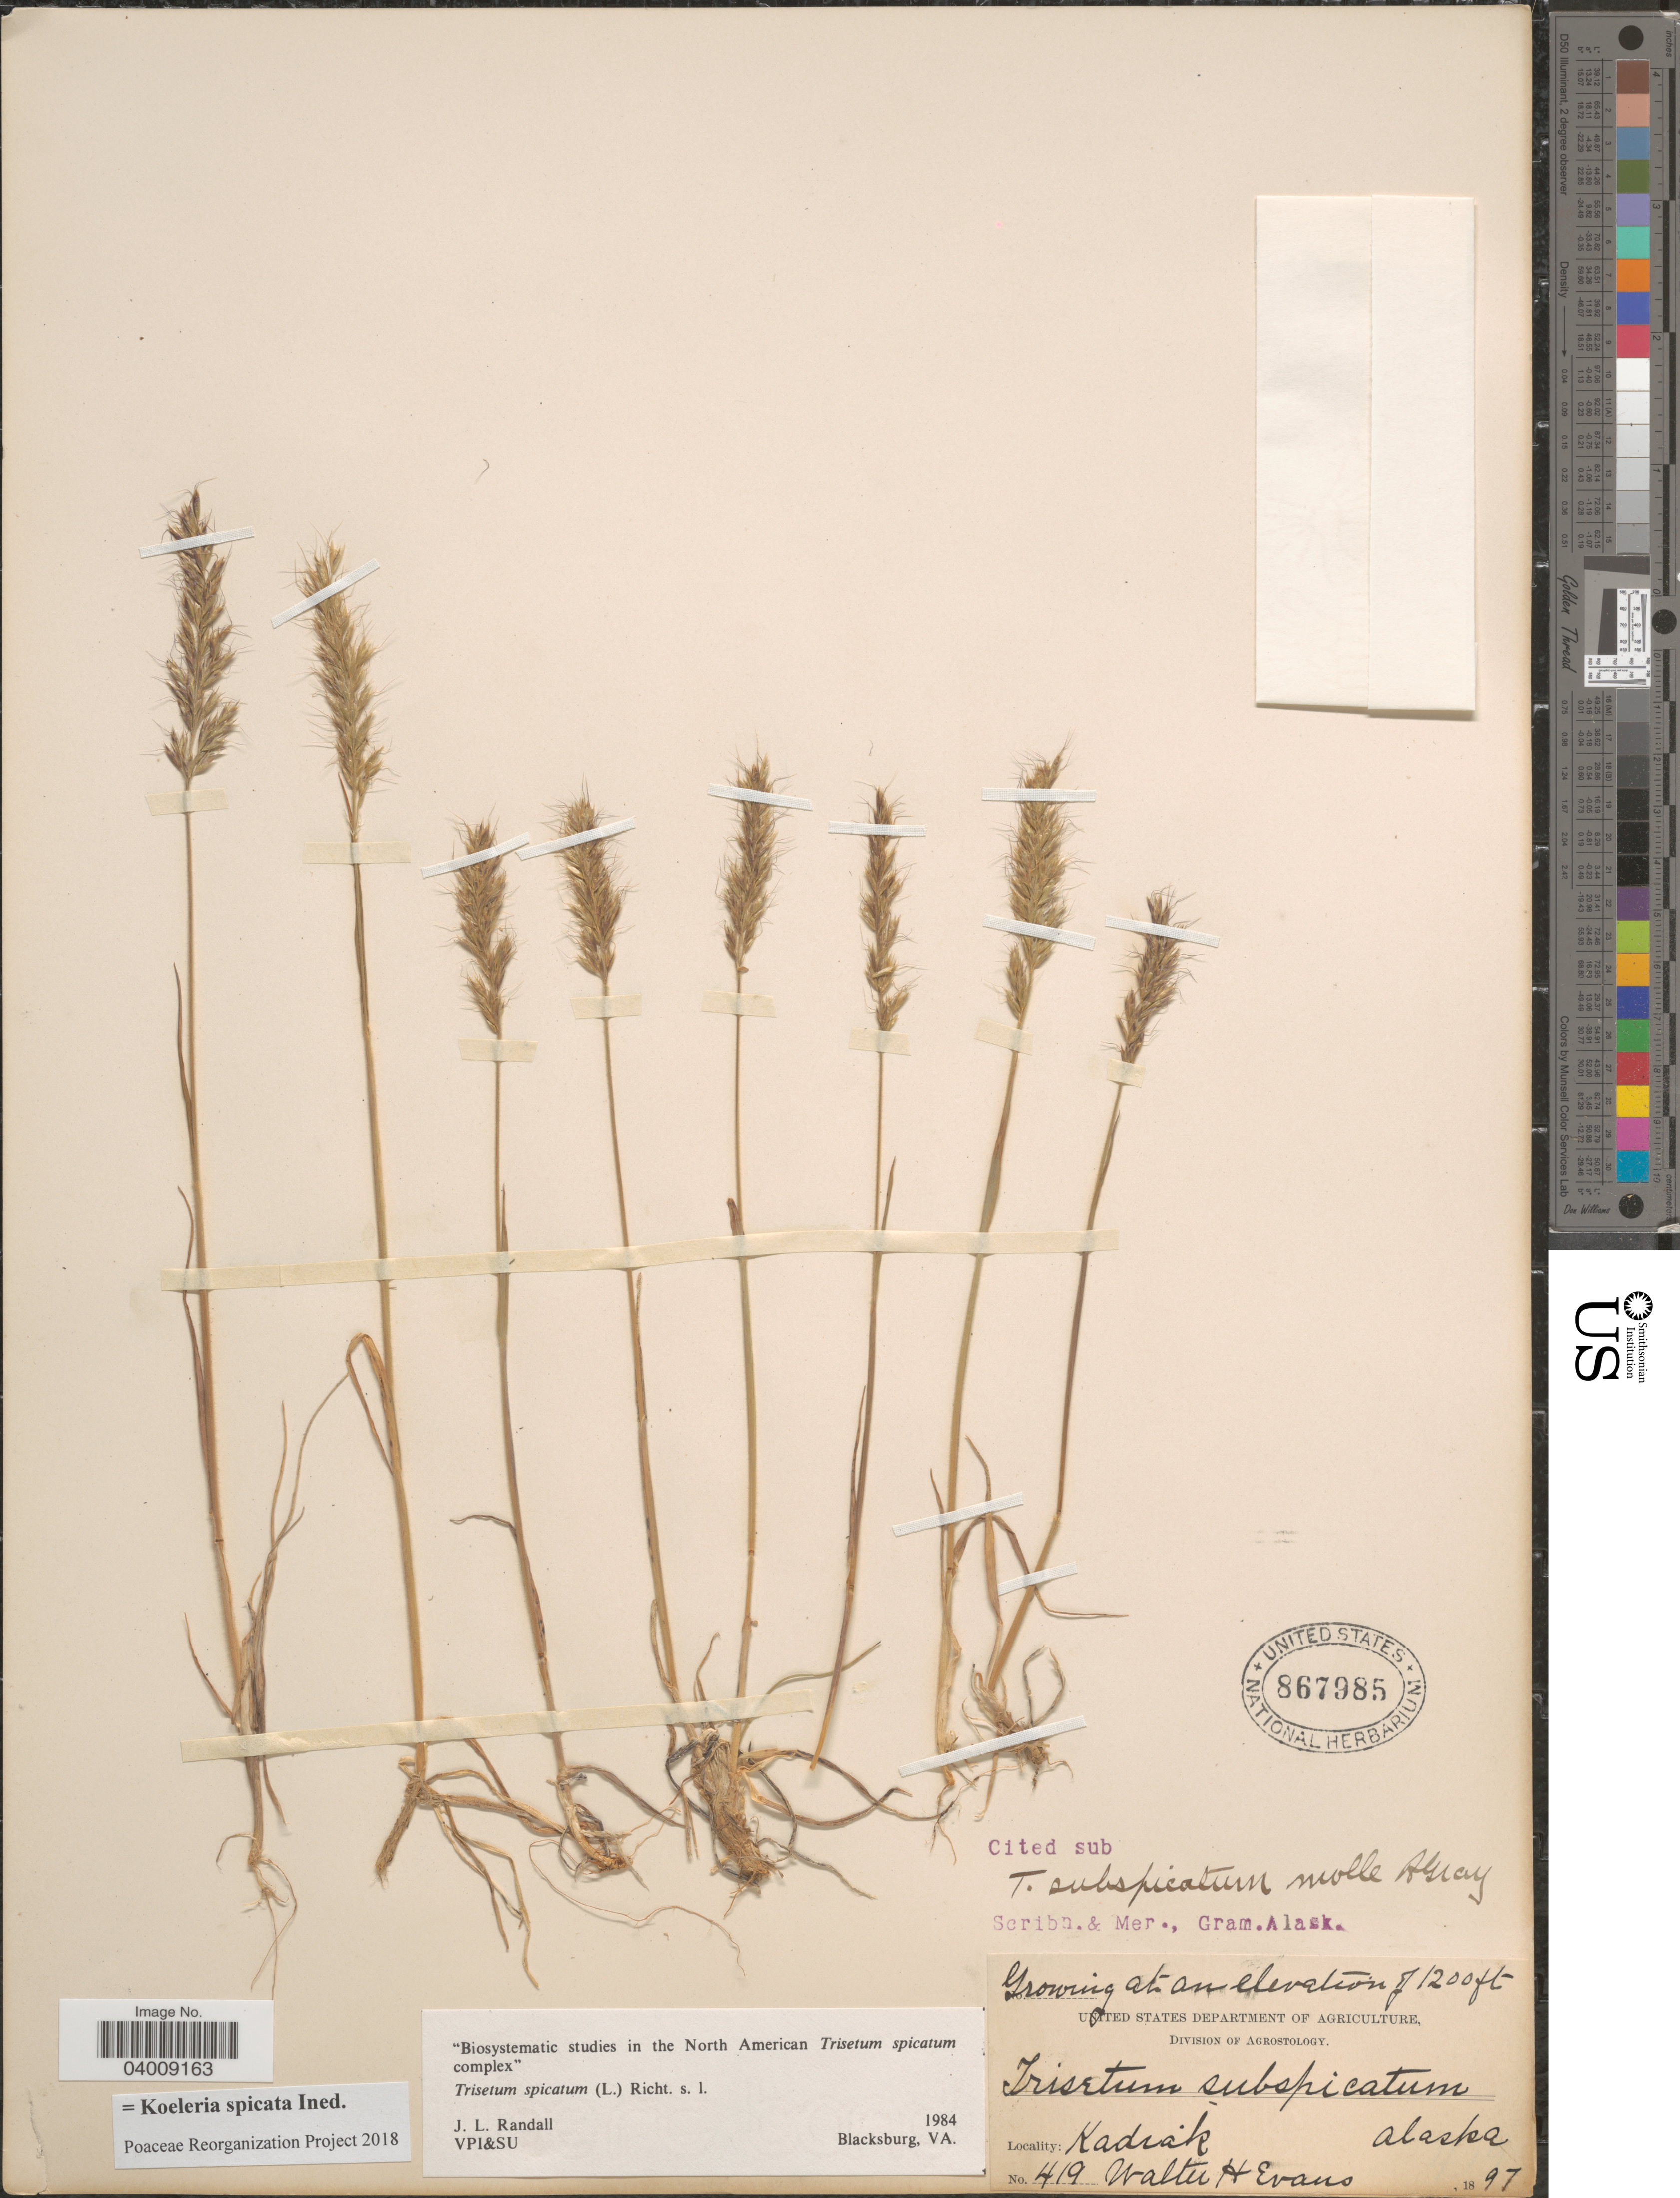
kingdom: Plantae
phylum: Tracheophyta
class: Liliopsida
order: Poales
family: Poaceae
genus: Koeleria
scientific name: Koeleria spicata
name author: (L.) Barberá et al.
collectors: W. H. Evans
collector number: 419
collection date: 1897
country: United States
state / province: Alaska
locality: Kadiak.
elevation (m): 366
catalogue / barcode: US 867985